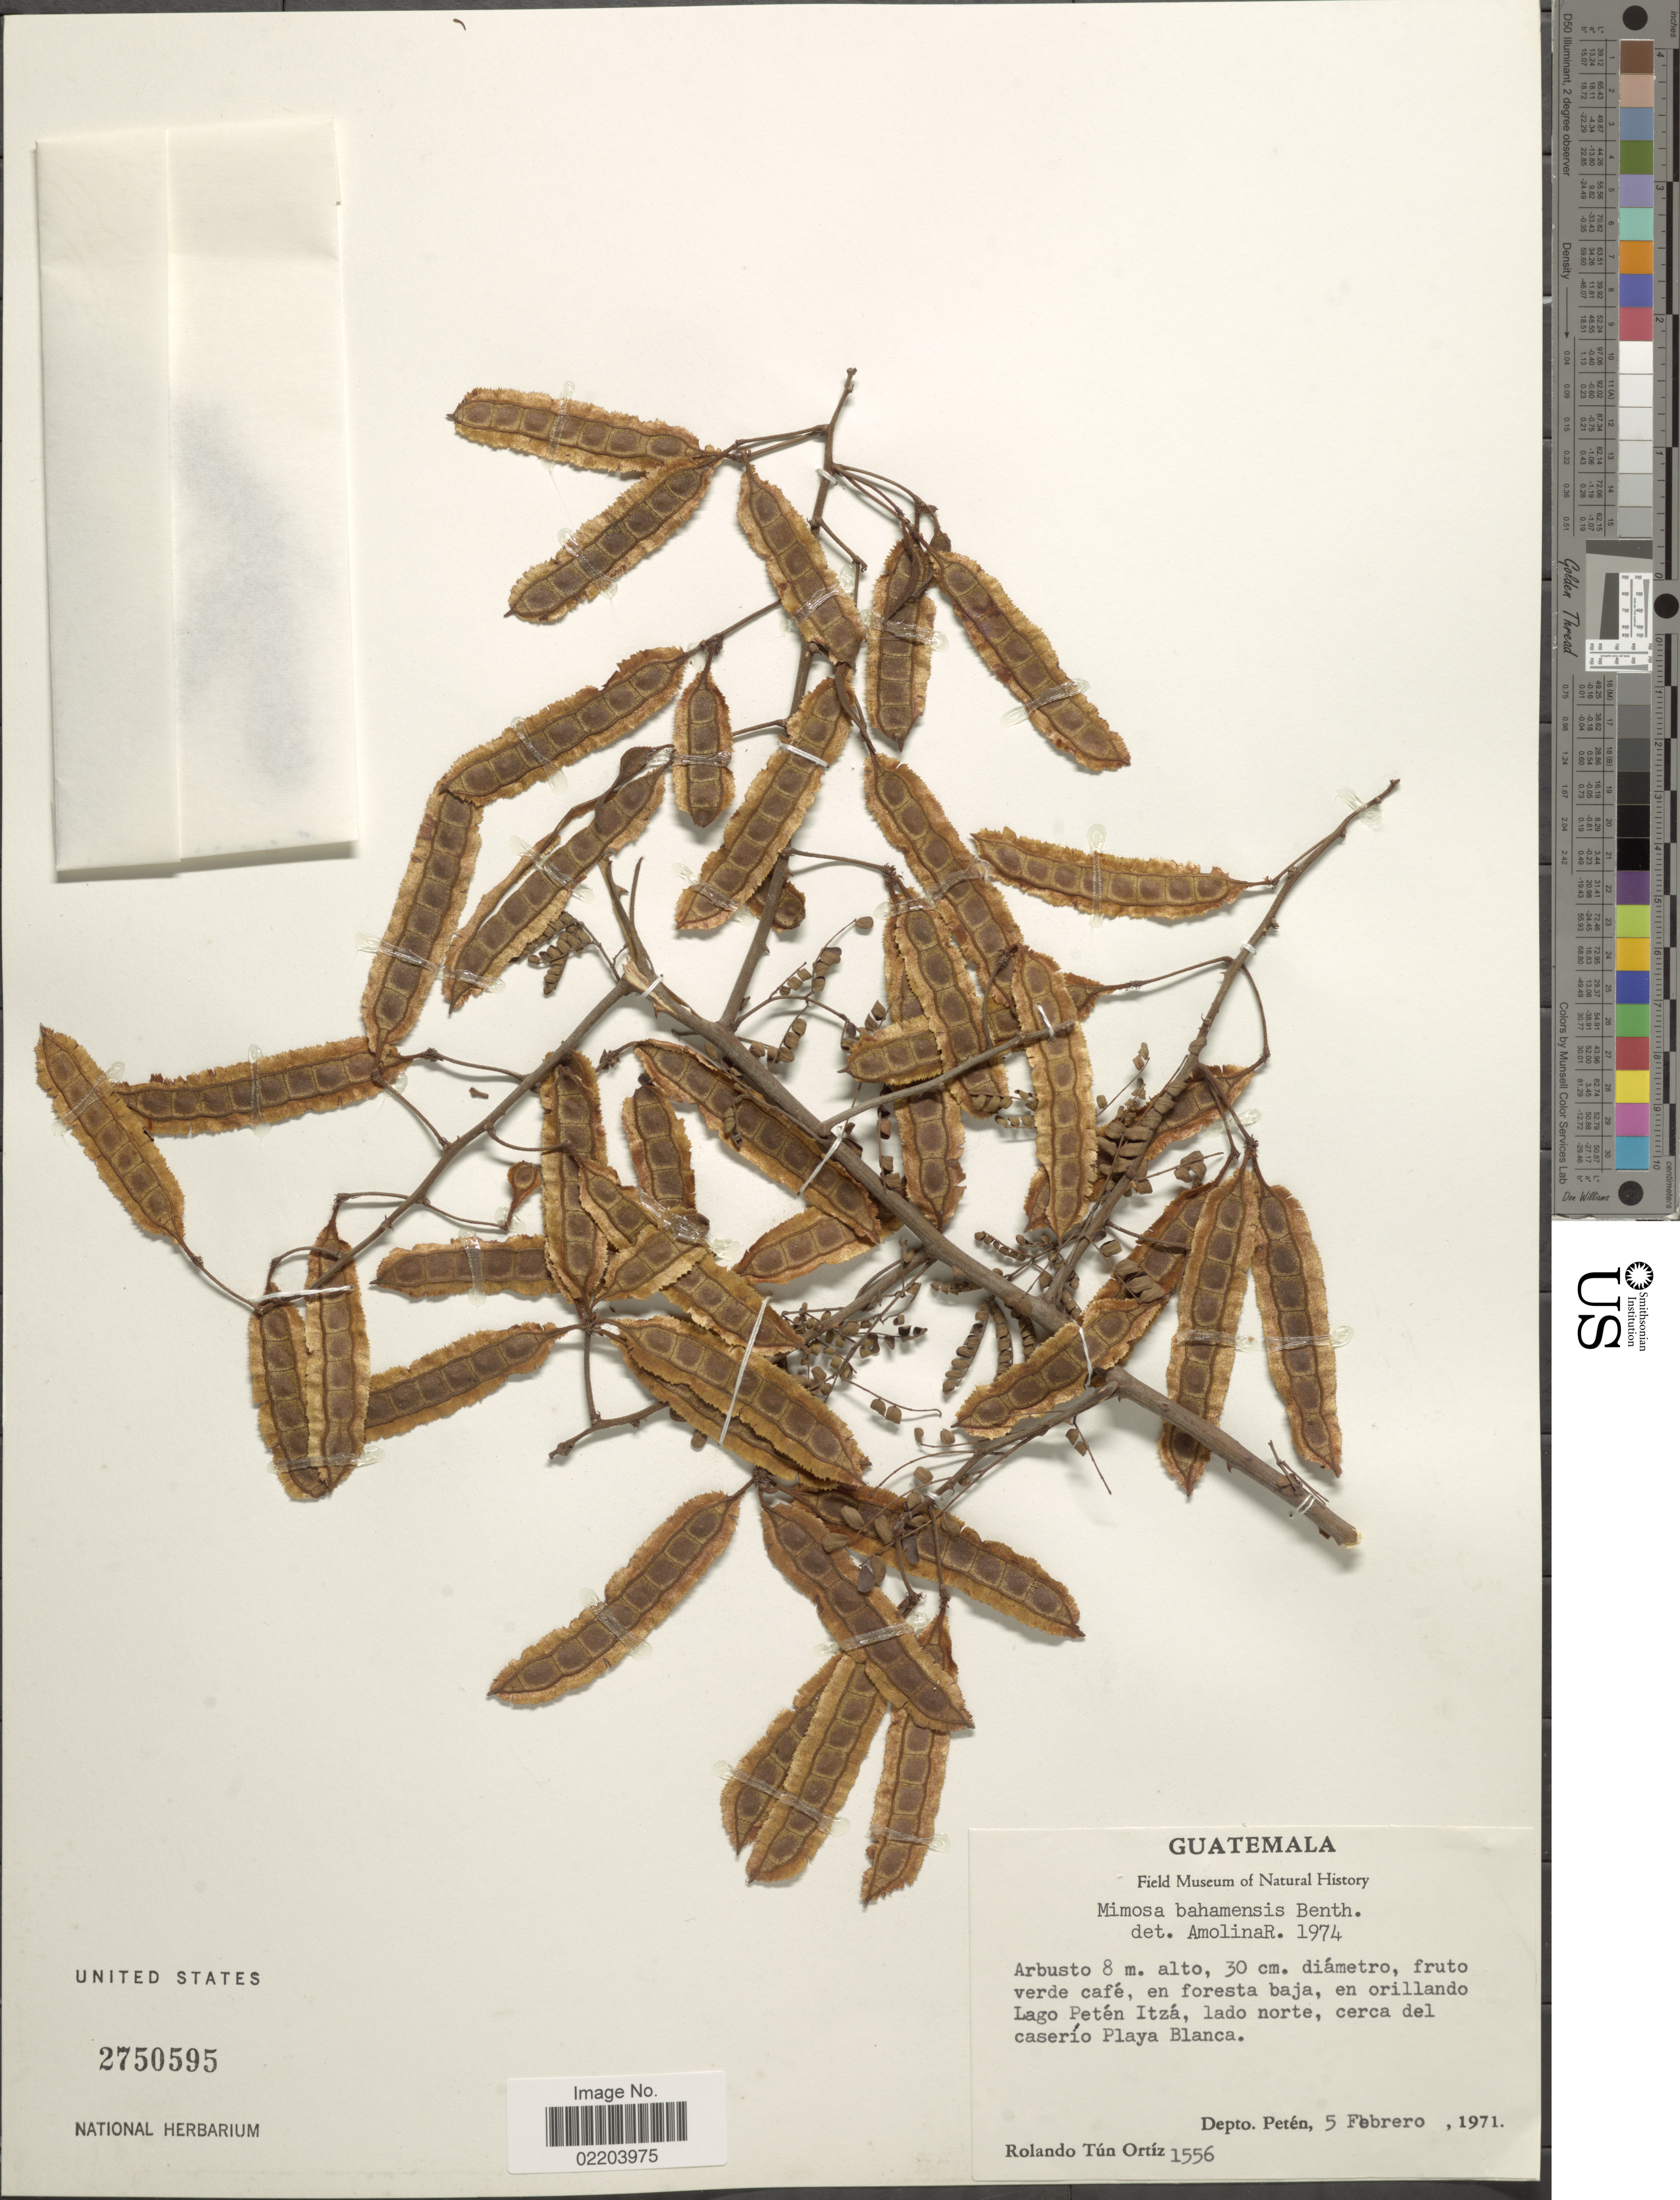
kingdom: Plantae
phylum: Tracheophyta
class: Magnoliopsida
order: Fabales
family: Fabaceae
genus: Mimosa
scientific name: Mimosa bahamensis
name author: Benth.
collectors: R. T. Ortíz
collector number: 1556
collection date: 1971-02-05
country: Guatemala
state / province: El Petén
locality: En orillando Lago Petén Itzá, lado norte, cerca del caserío Playa Blanca. Depto. Petén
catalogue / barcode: US 2750595